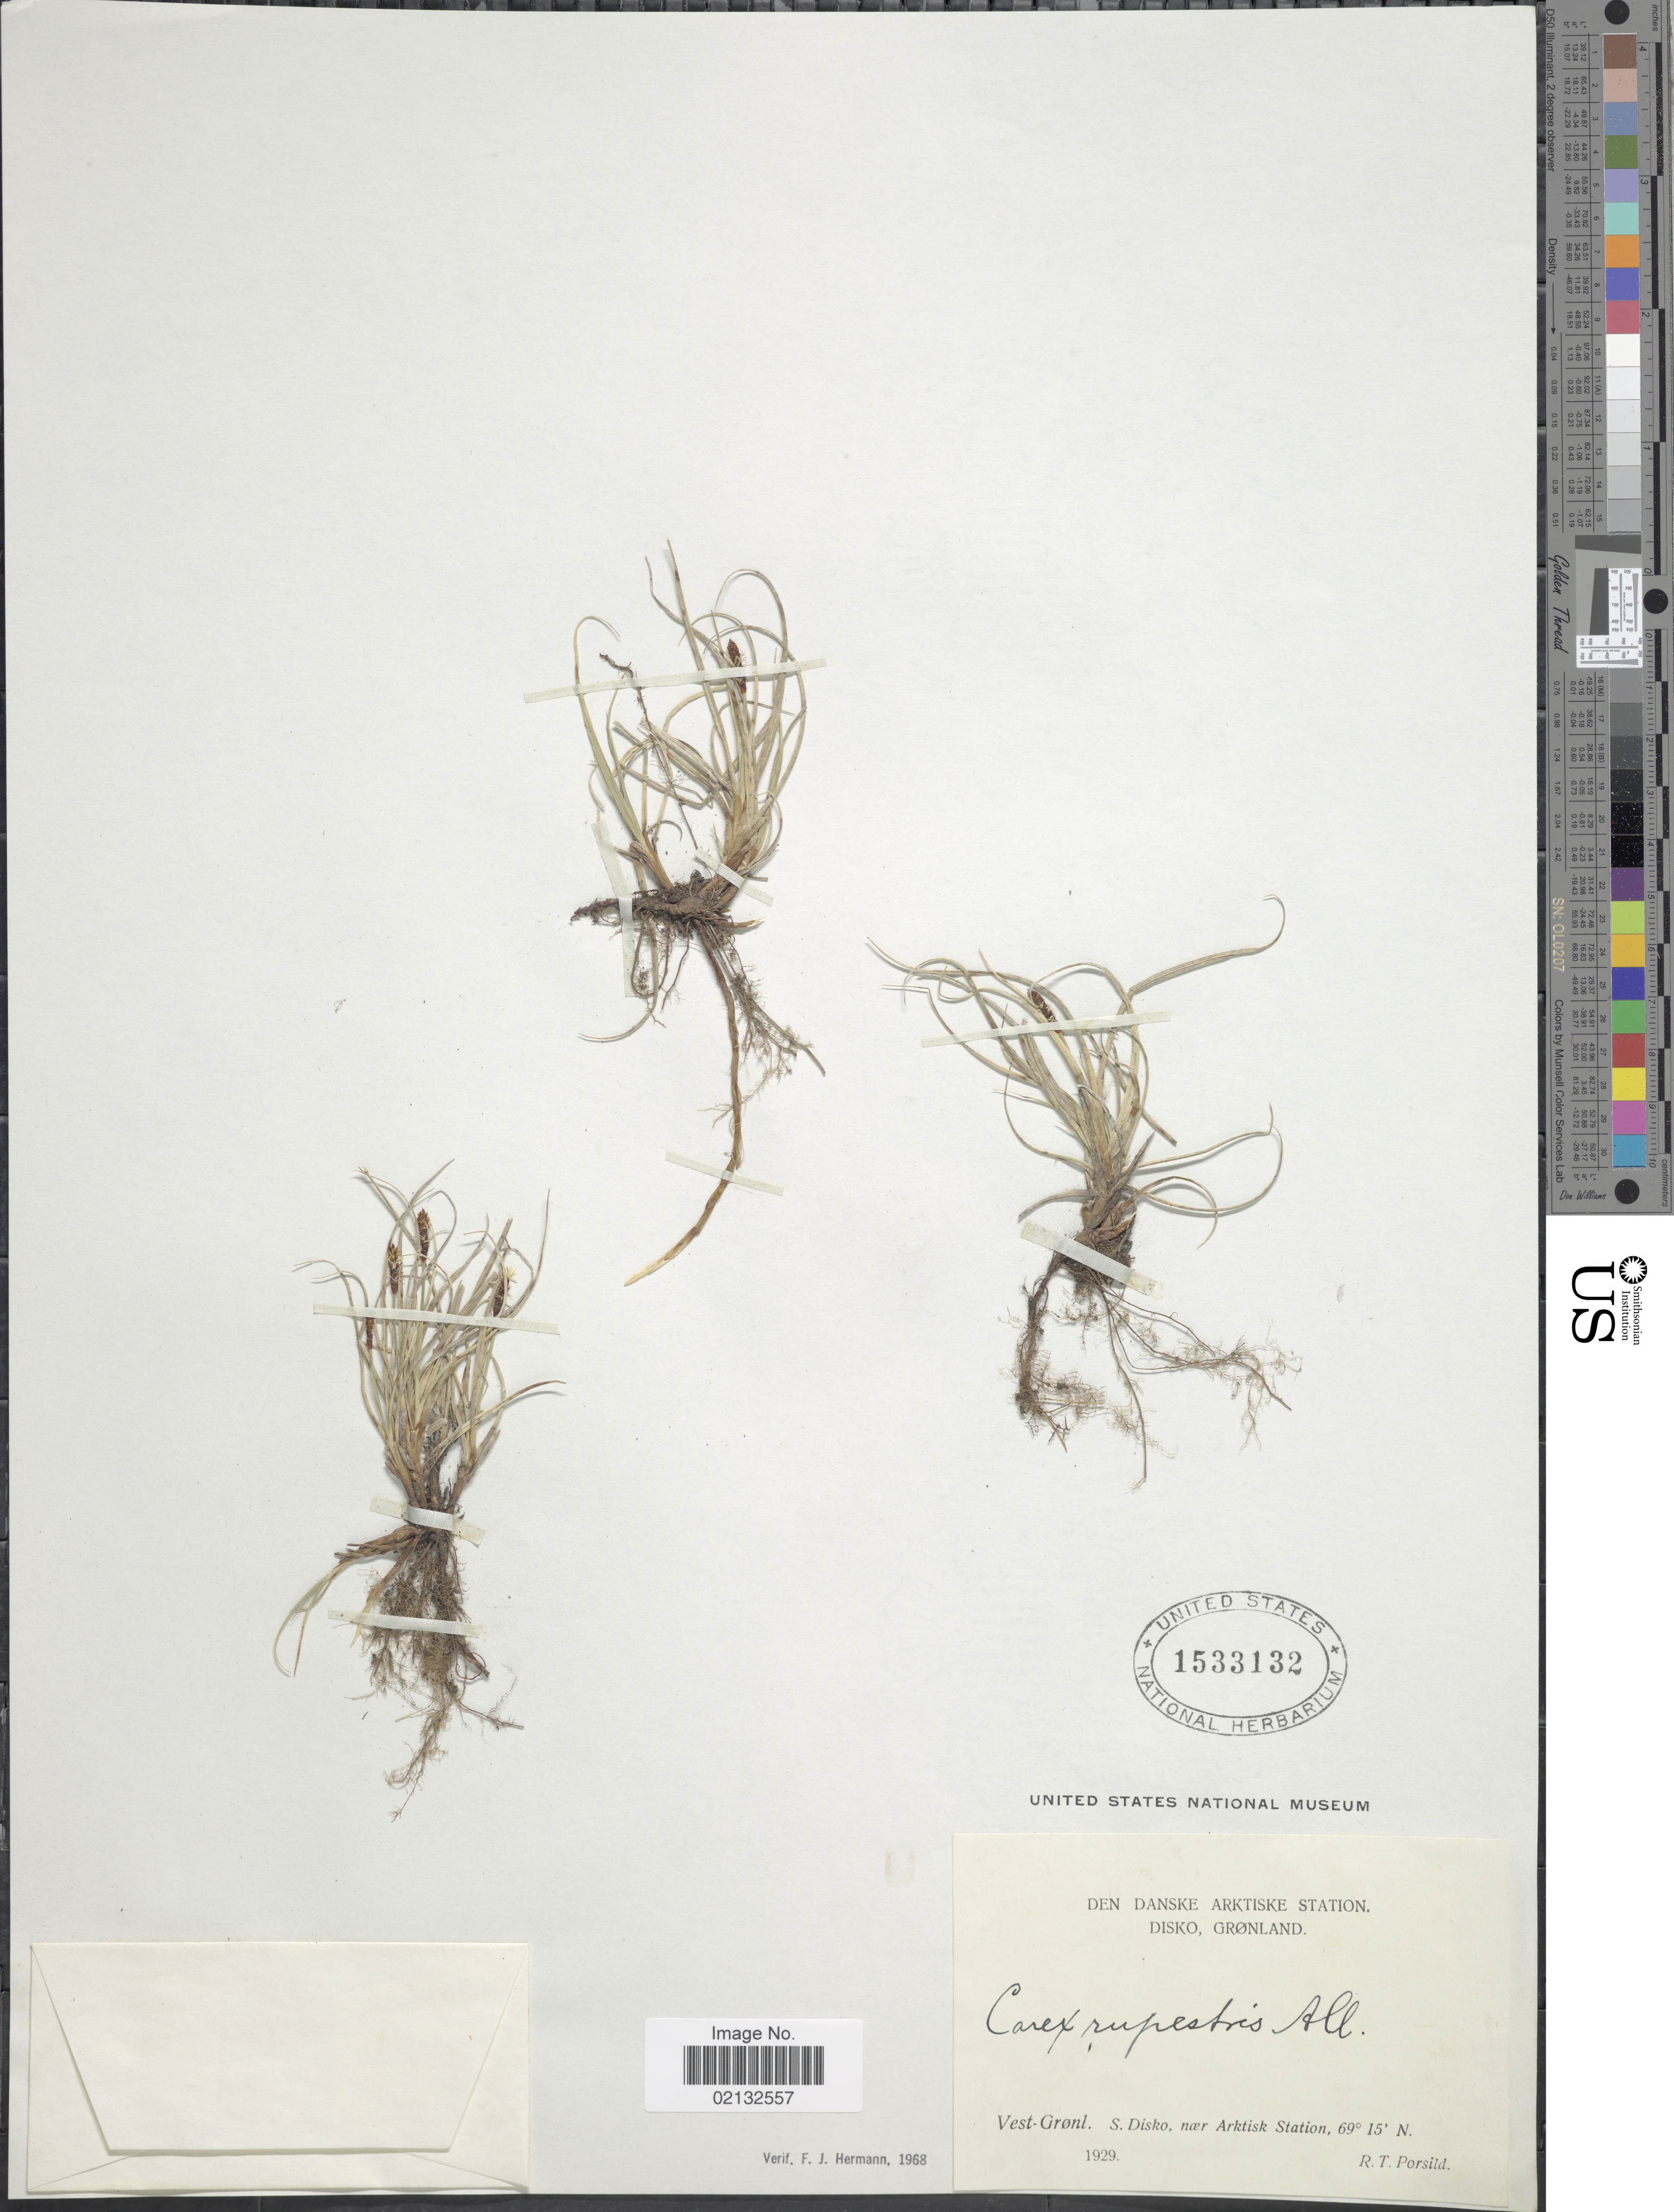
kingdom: Plantae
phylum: Tracheophyta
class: Liliopsida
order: Poales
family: Cyperaceae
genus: Carex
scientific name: Carex rupestris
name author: All.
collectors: R. T. Porsild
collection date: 1929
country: Greenland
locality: Vest-Gronl. S. Disko, naer Arktisk Station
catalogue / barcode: US 1533132